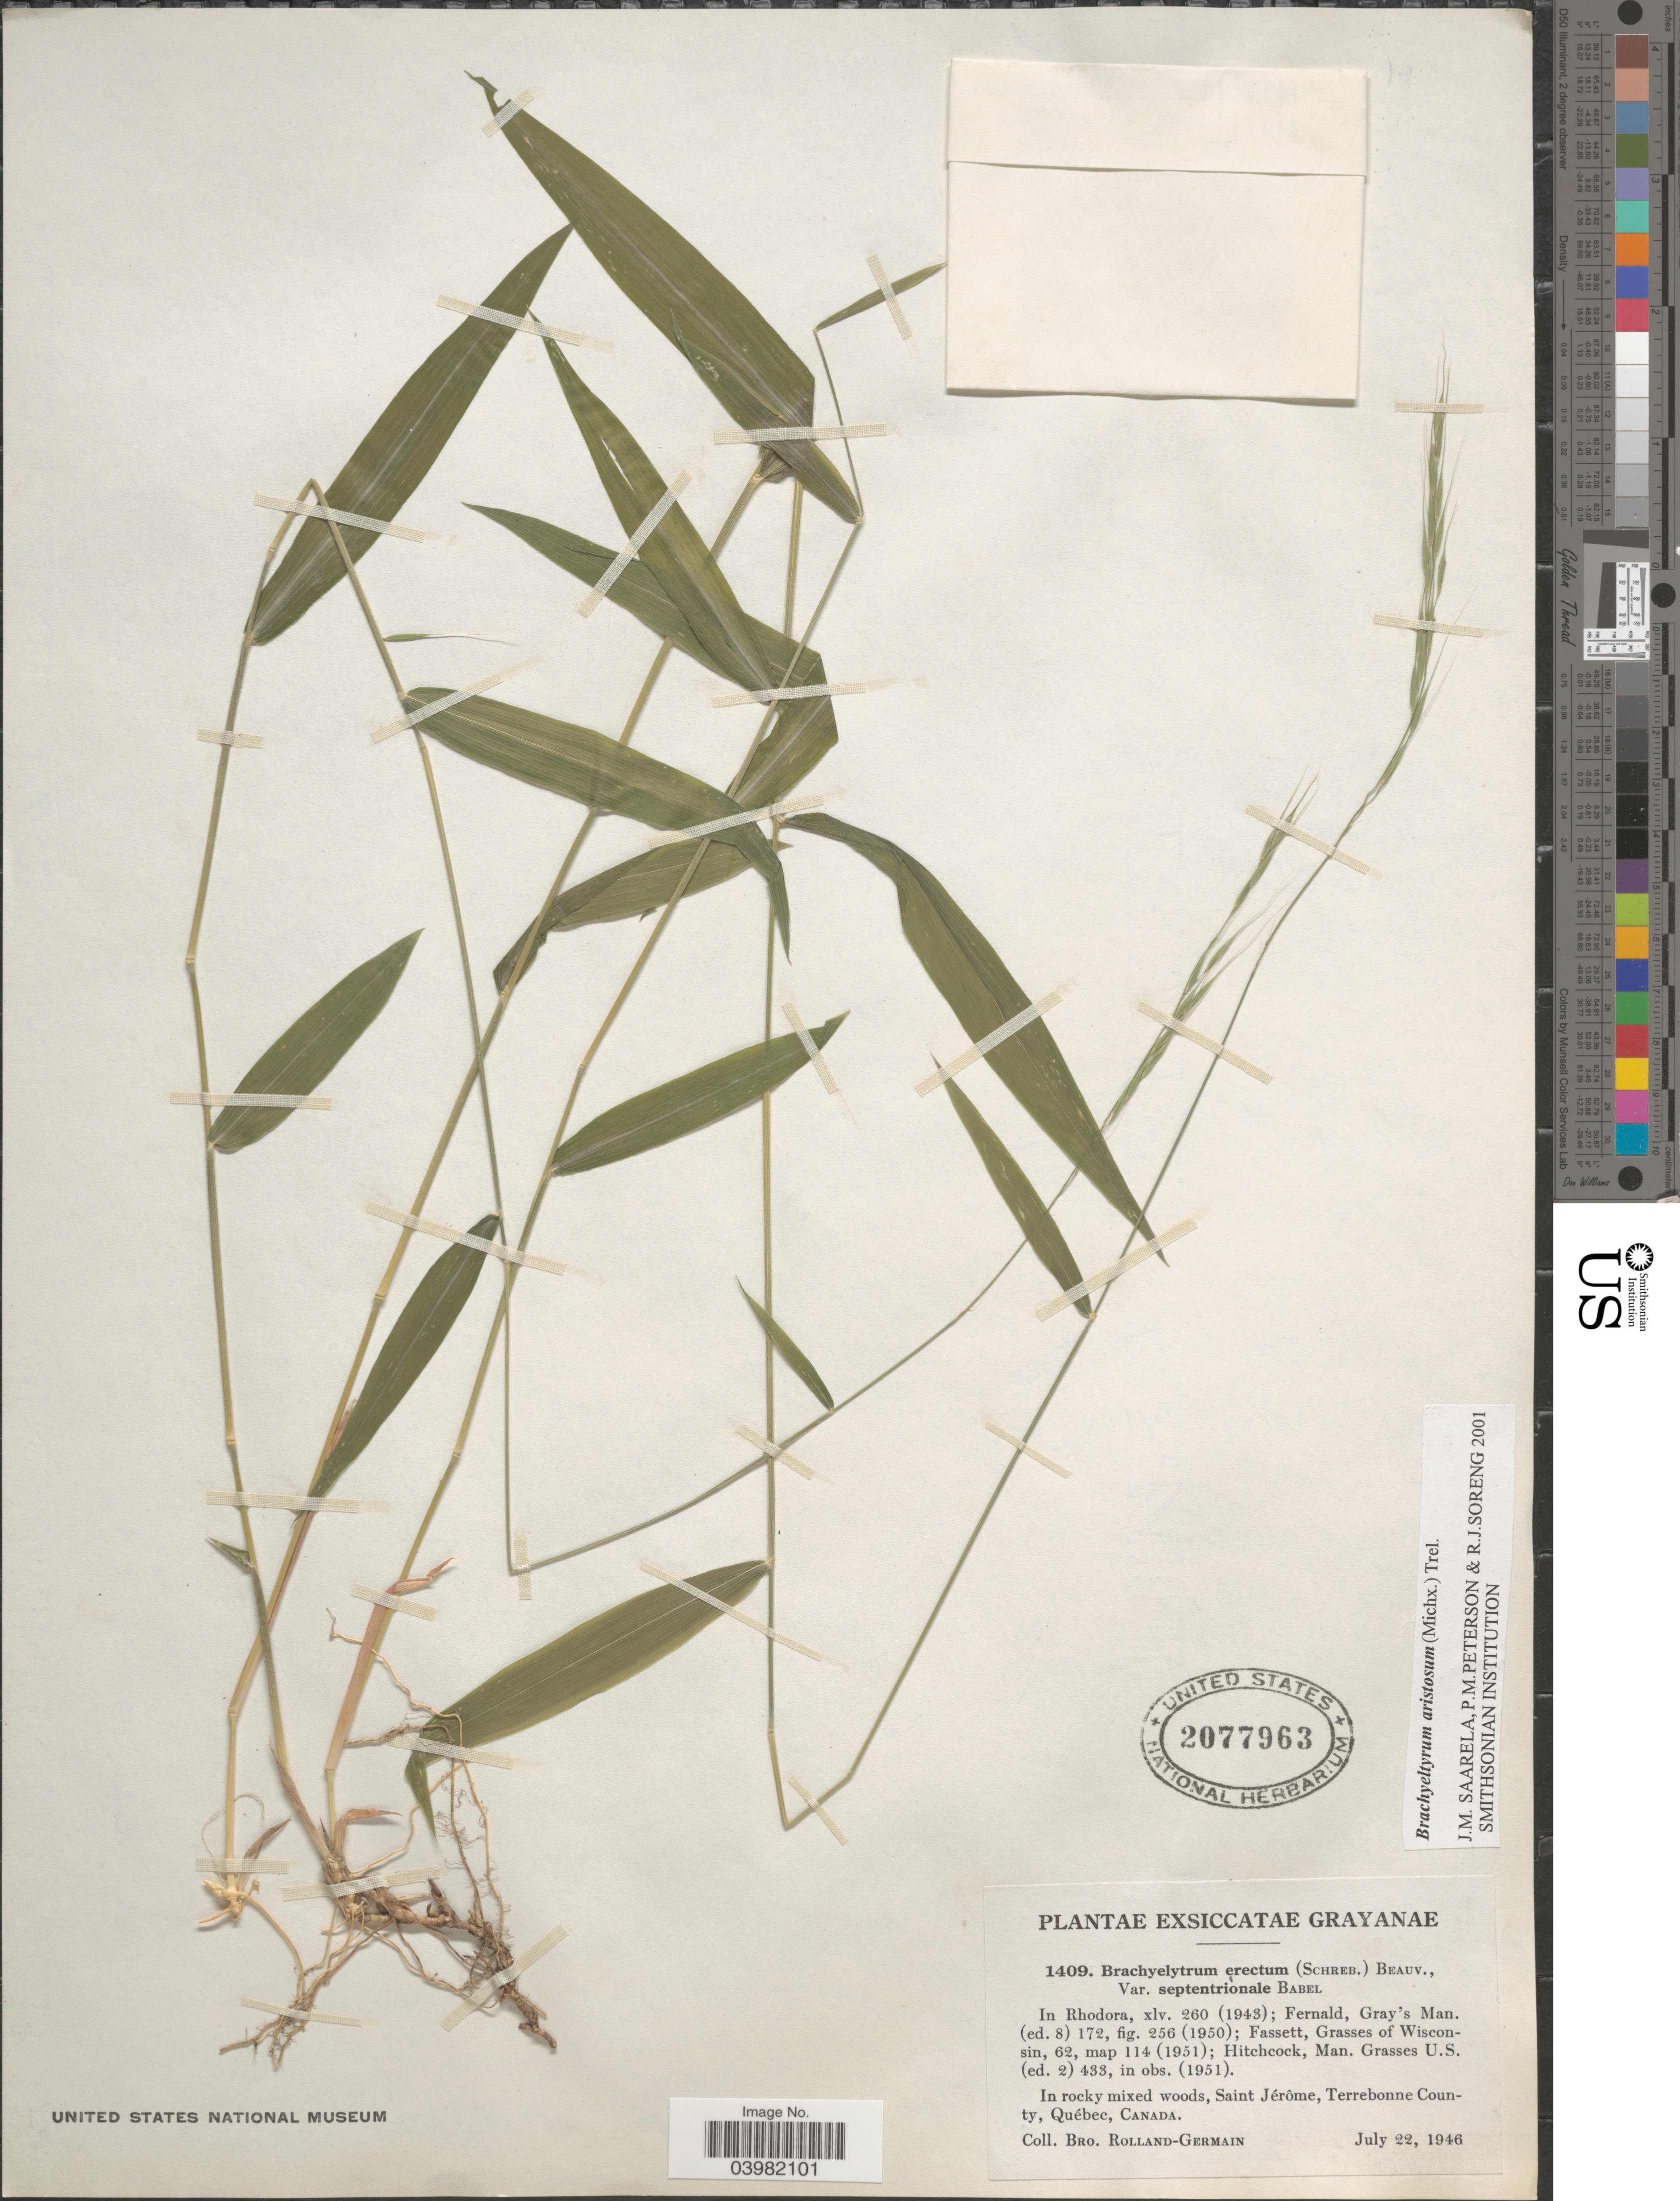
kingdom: Plantae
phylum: Tracheophyta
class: Liliopsida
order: Poales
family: Poaceae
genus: Brachyelytrum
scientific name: Brachyelytrum aristosum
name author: (Michx.) P. Beauv. ex Trel.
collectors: Rolland-Germain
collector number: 1409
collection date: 1946-07-22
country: Canada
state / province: Quebec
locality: Saint Jérôme, Terrebonne County.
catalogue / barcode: US 2077963